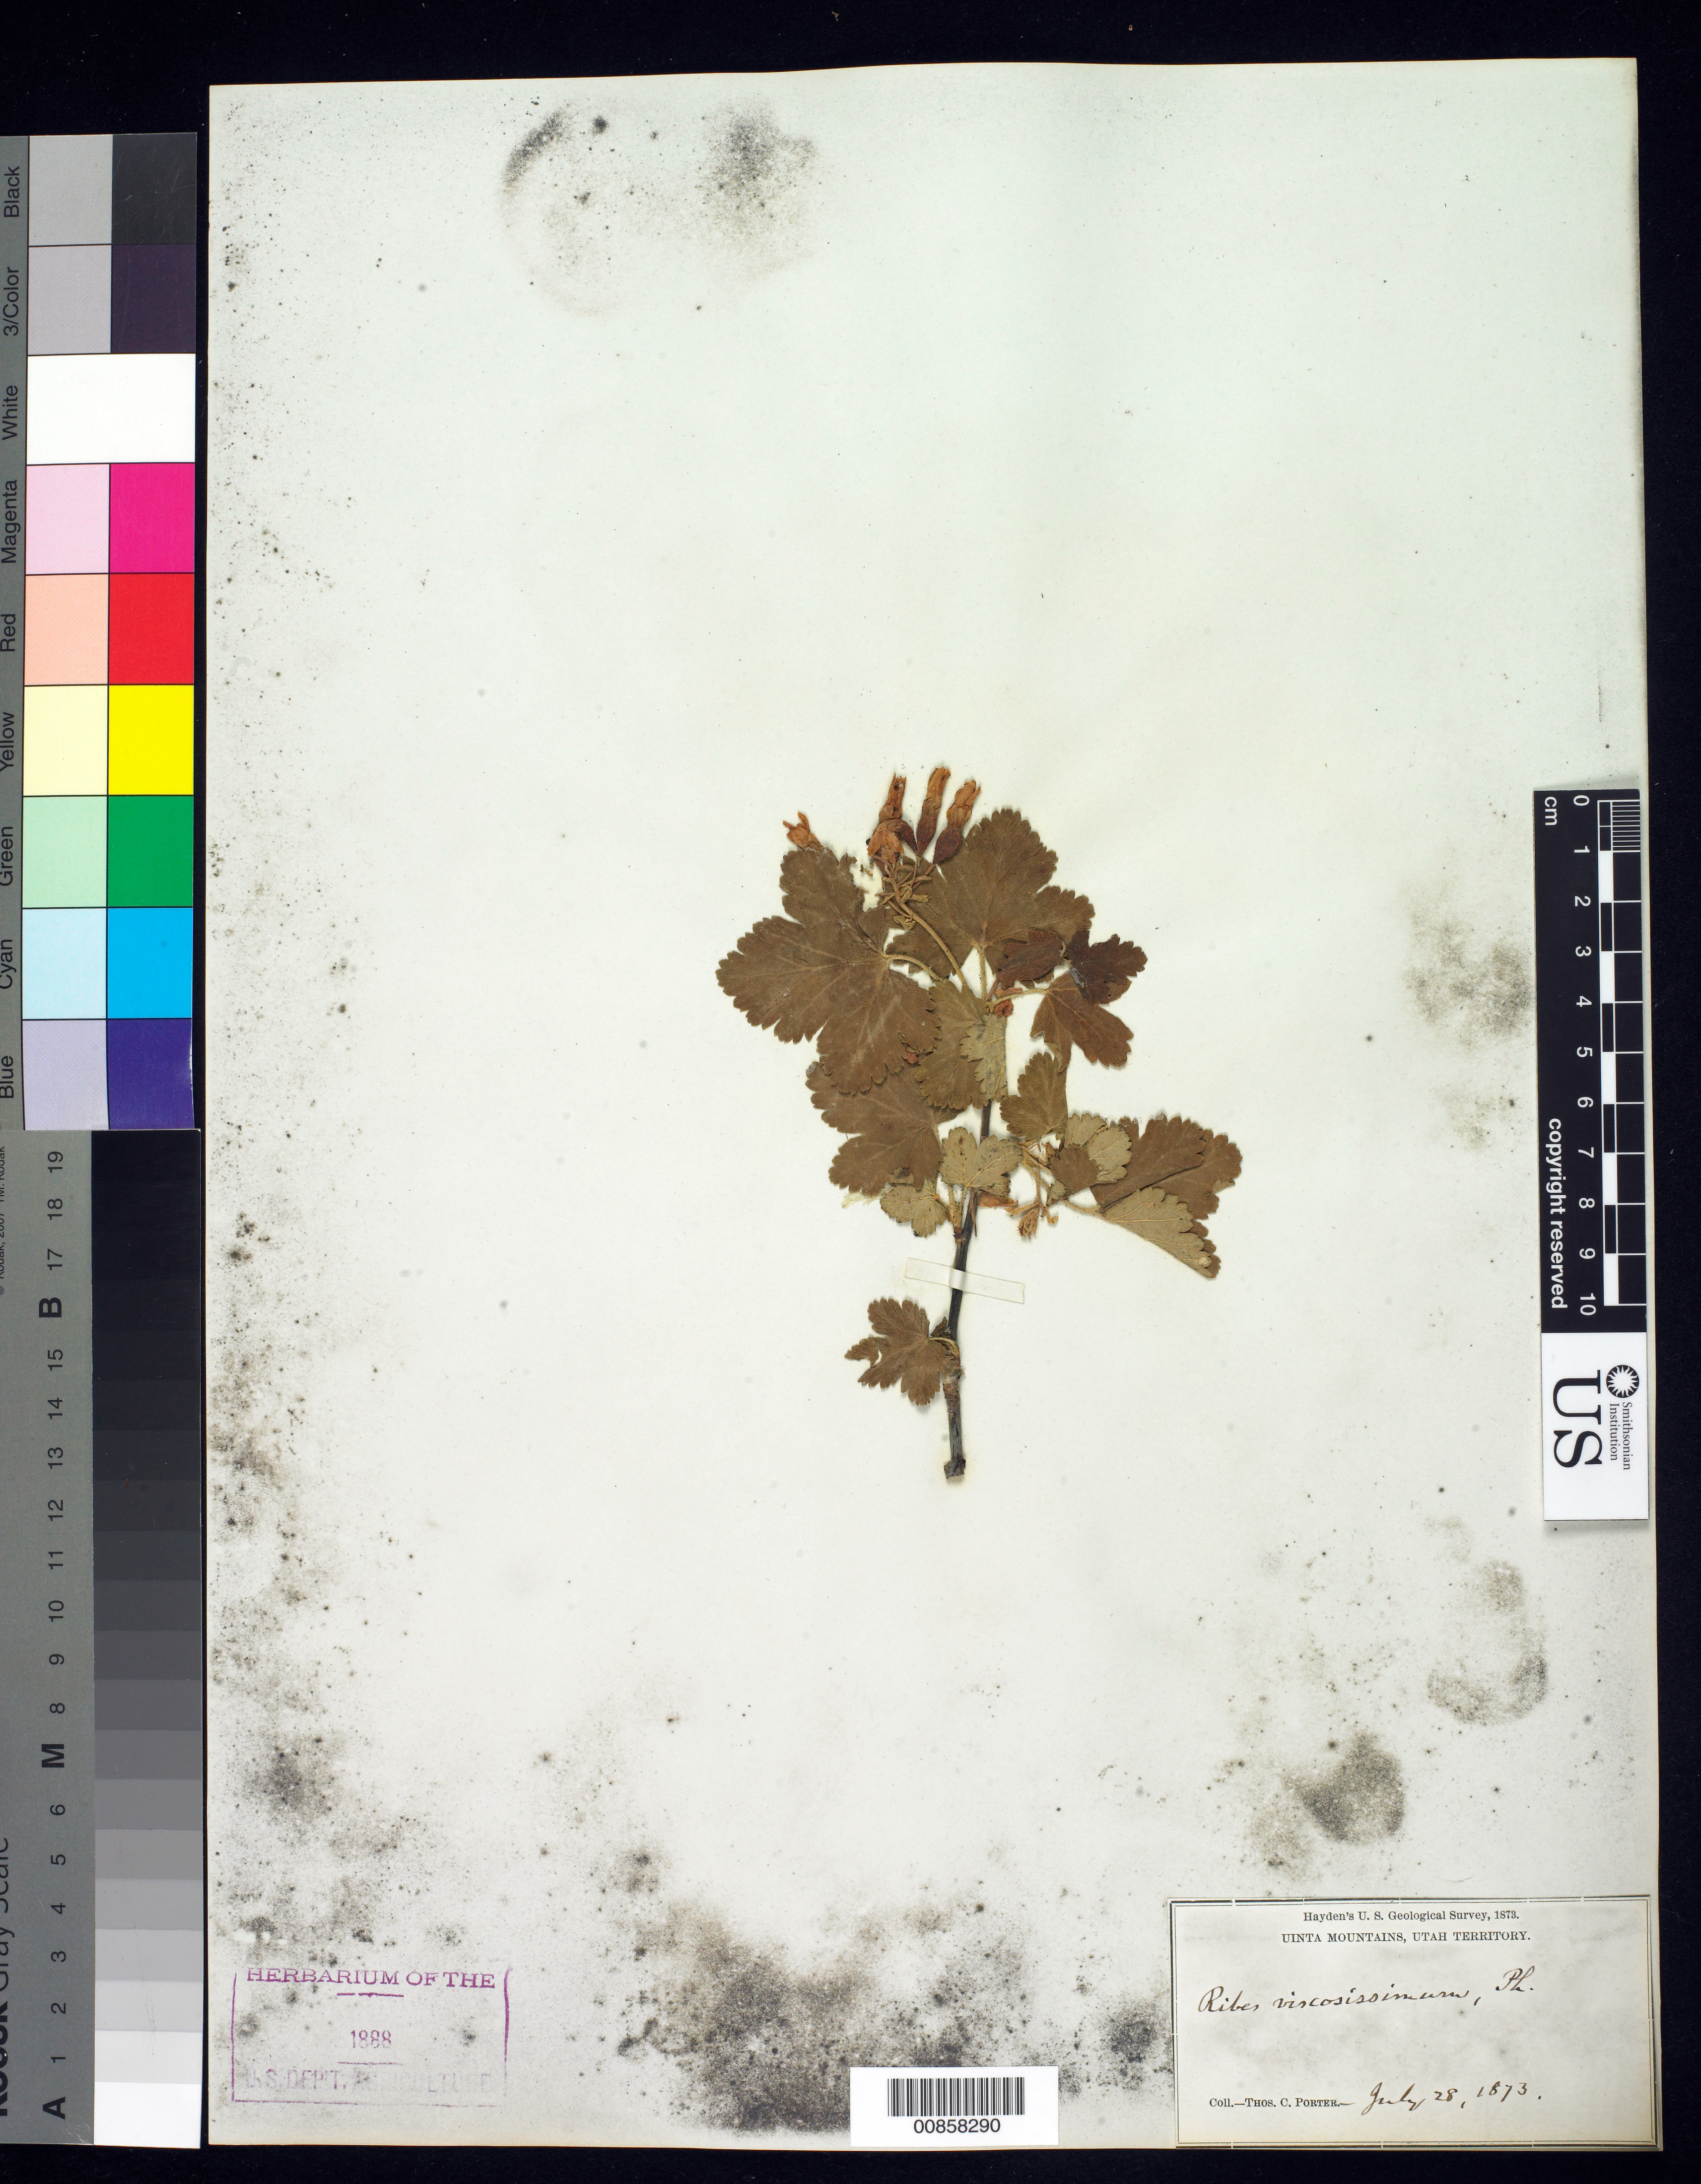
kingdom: Plantae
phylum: Tracheophyta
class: Magnoliopsida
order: Saxifragales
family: Grossulariaceae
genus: Ribes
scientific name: Ribes viscosissimum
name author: Pursh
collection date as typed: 28 Jul 1873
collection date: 1873-07-28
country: United States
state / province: Utah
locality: Uinta Mts., Utah Ter.